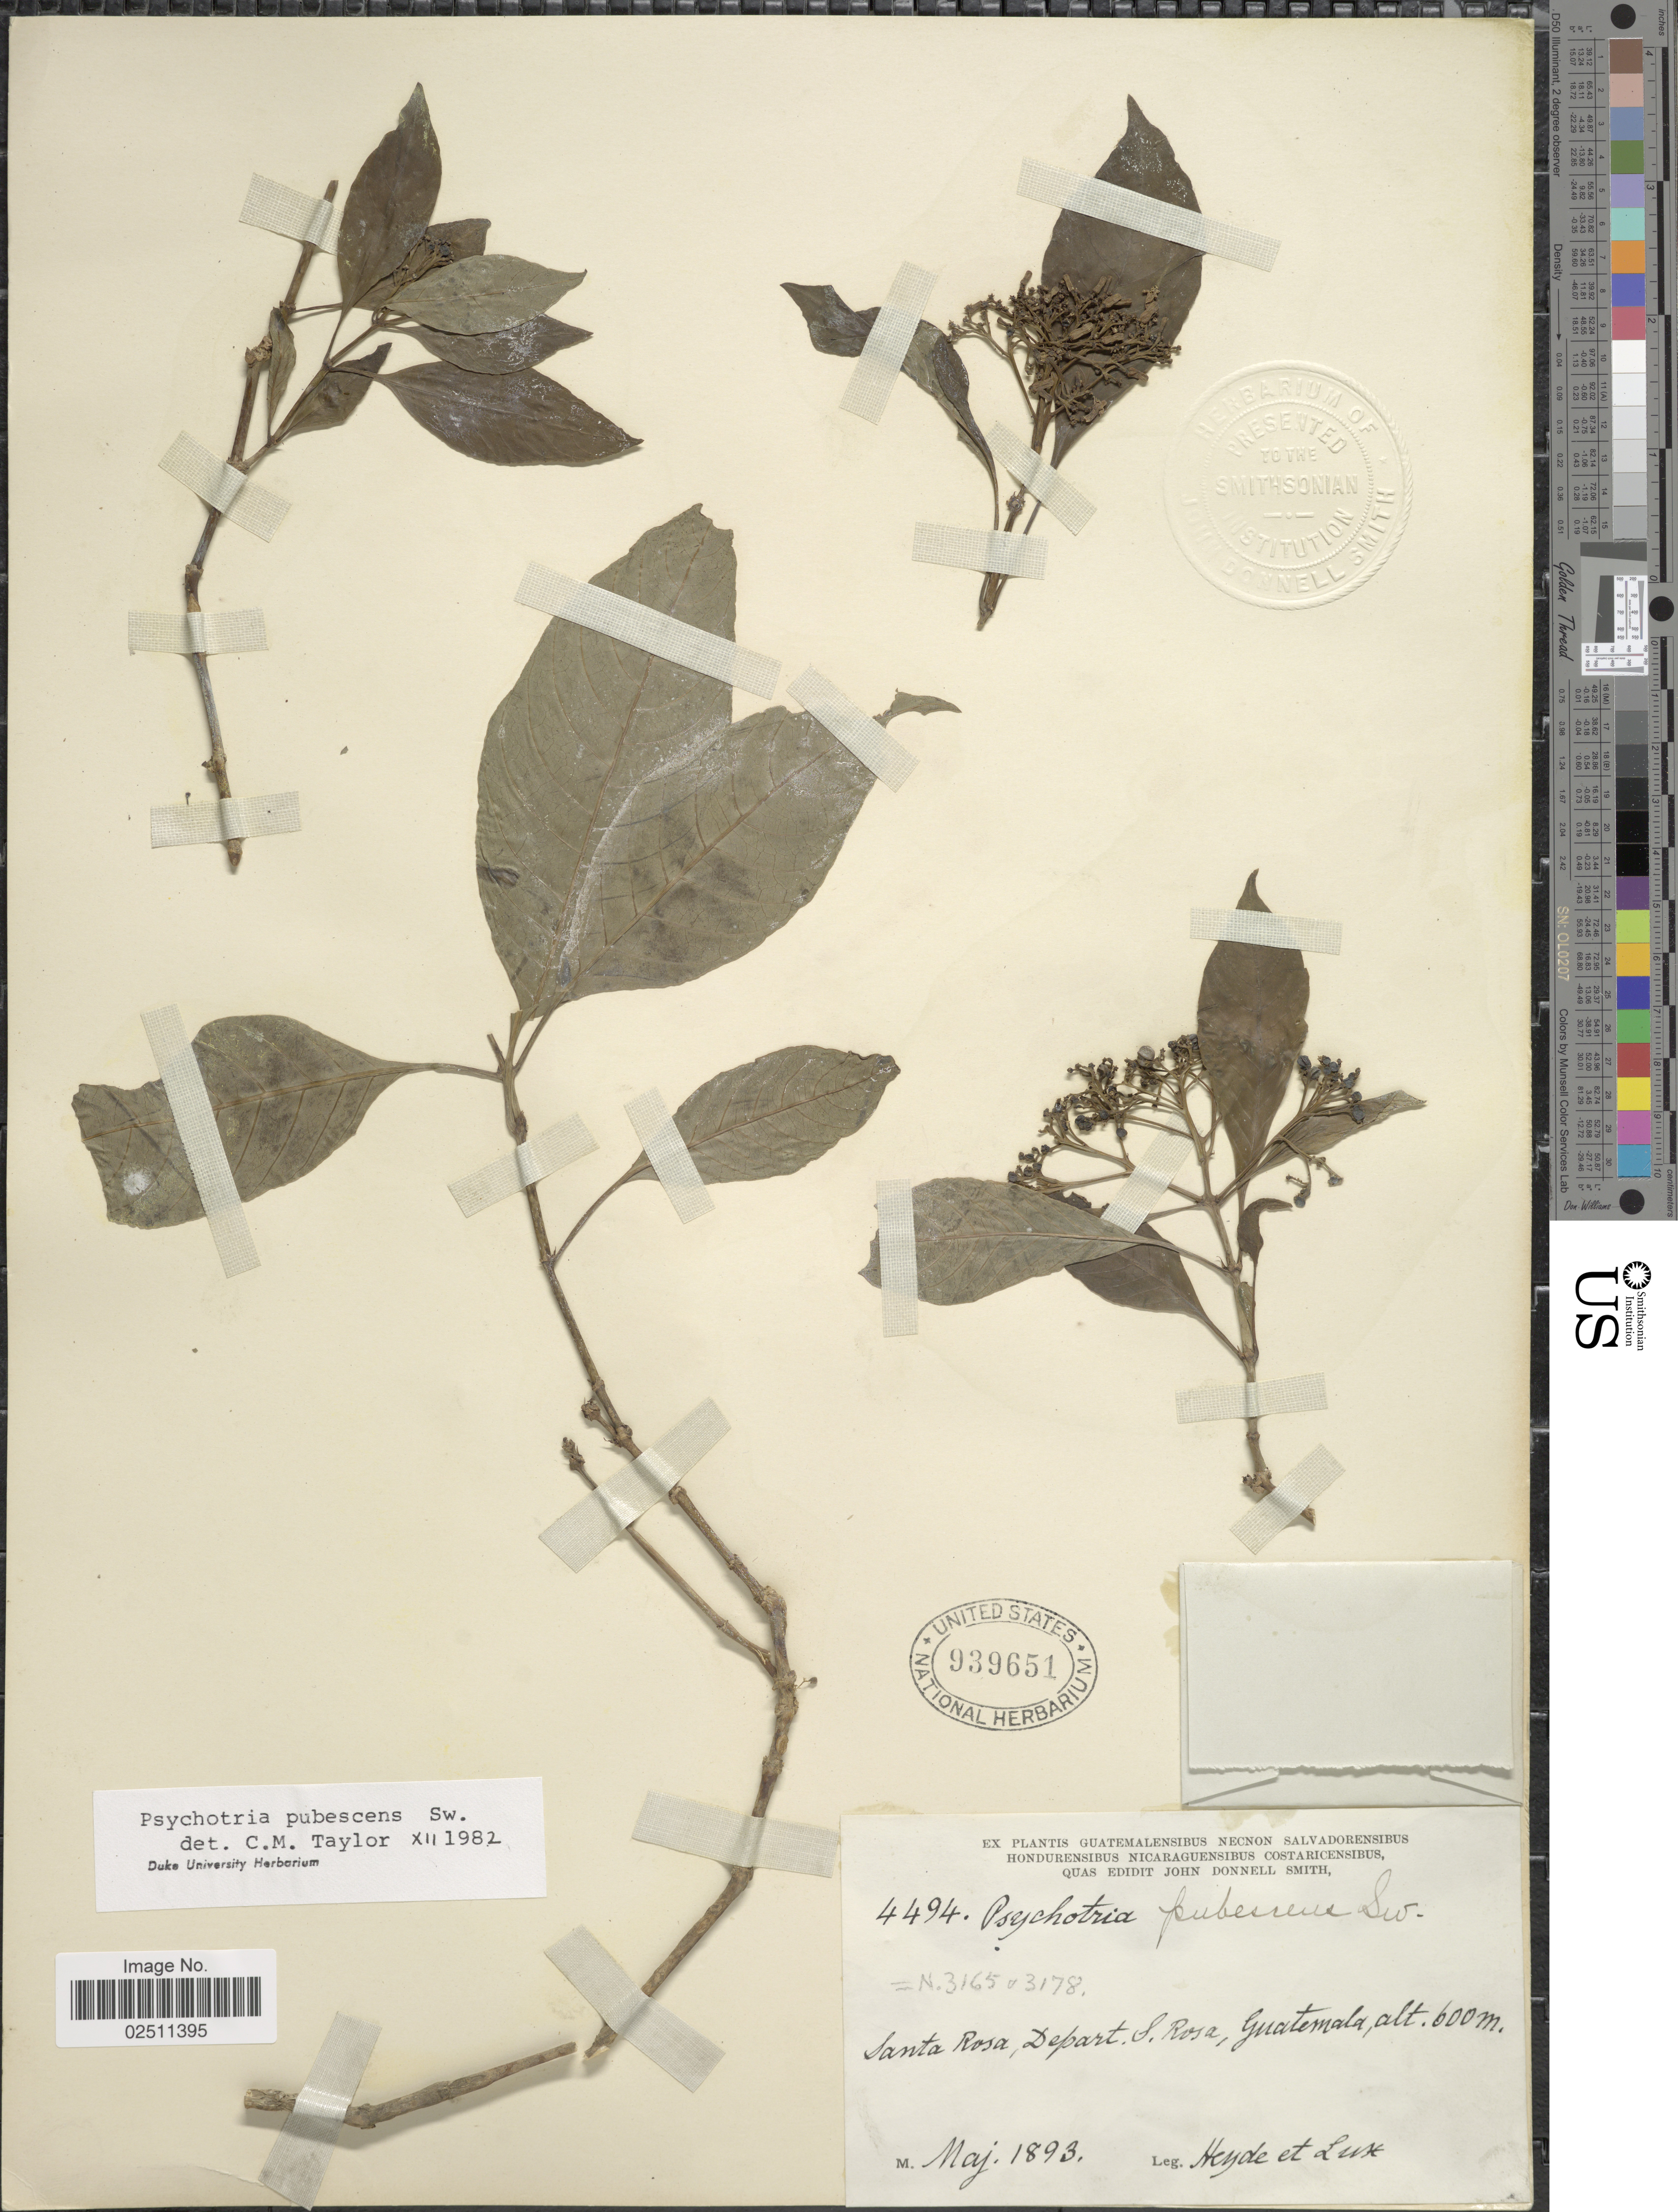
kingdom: Plantae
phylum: Tracheophyta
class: Magnoliopsida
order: Gentianales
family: Rubiaceae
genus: Psychotria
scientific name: Psychotria pubescens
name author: Sw.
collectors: Heyde & Lux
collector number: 4494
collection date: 1893-05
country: Guatemala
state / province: Santa Rosa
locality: Santa Rosa, Depart. S. Rosa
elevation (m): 600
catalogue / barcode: US 939651